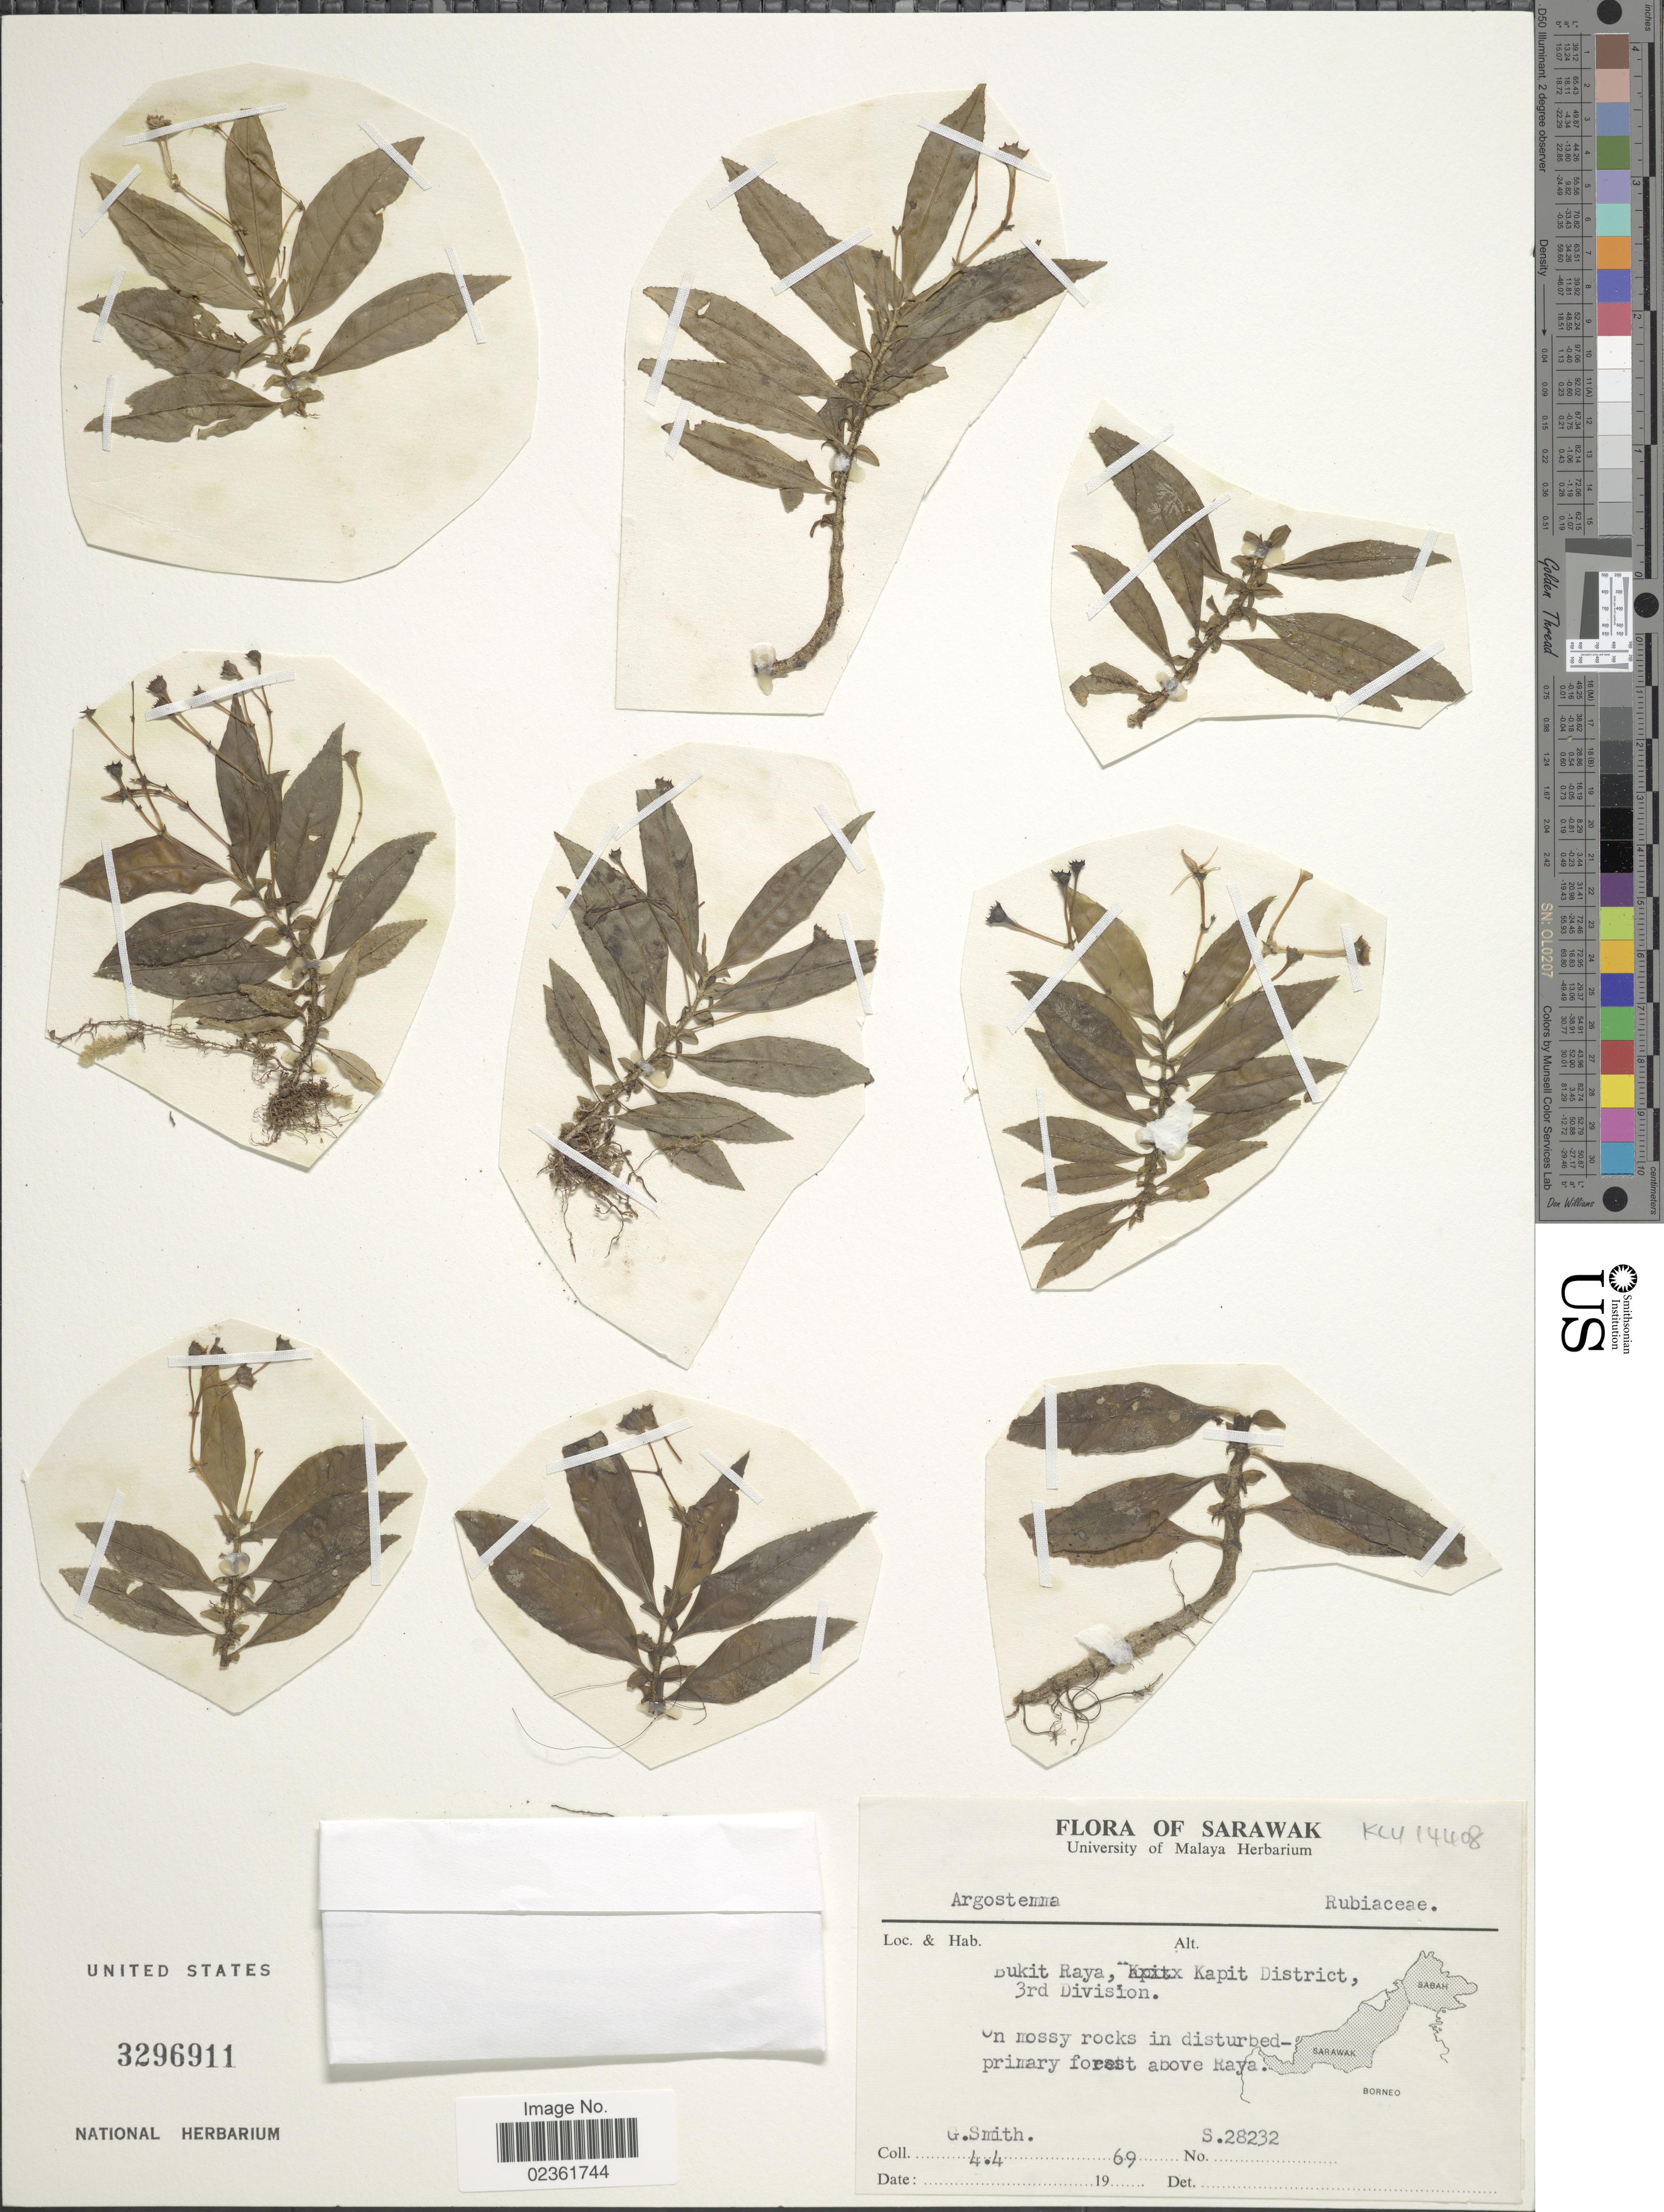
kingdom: Plantae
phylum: Tracheophyta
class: Magnoliopsida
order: Gentianales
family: Rubiaceae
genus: Argostemma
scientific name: Argostemma sp.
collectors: G. Smith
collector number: S.28232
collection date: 1969-04-04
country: Malaysia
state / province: Sarawak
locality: Bukit Raya, Kapit District, 3rd Division, on mossy disturbed-primary forest above Raya.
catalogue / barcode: US 3296911